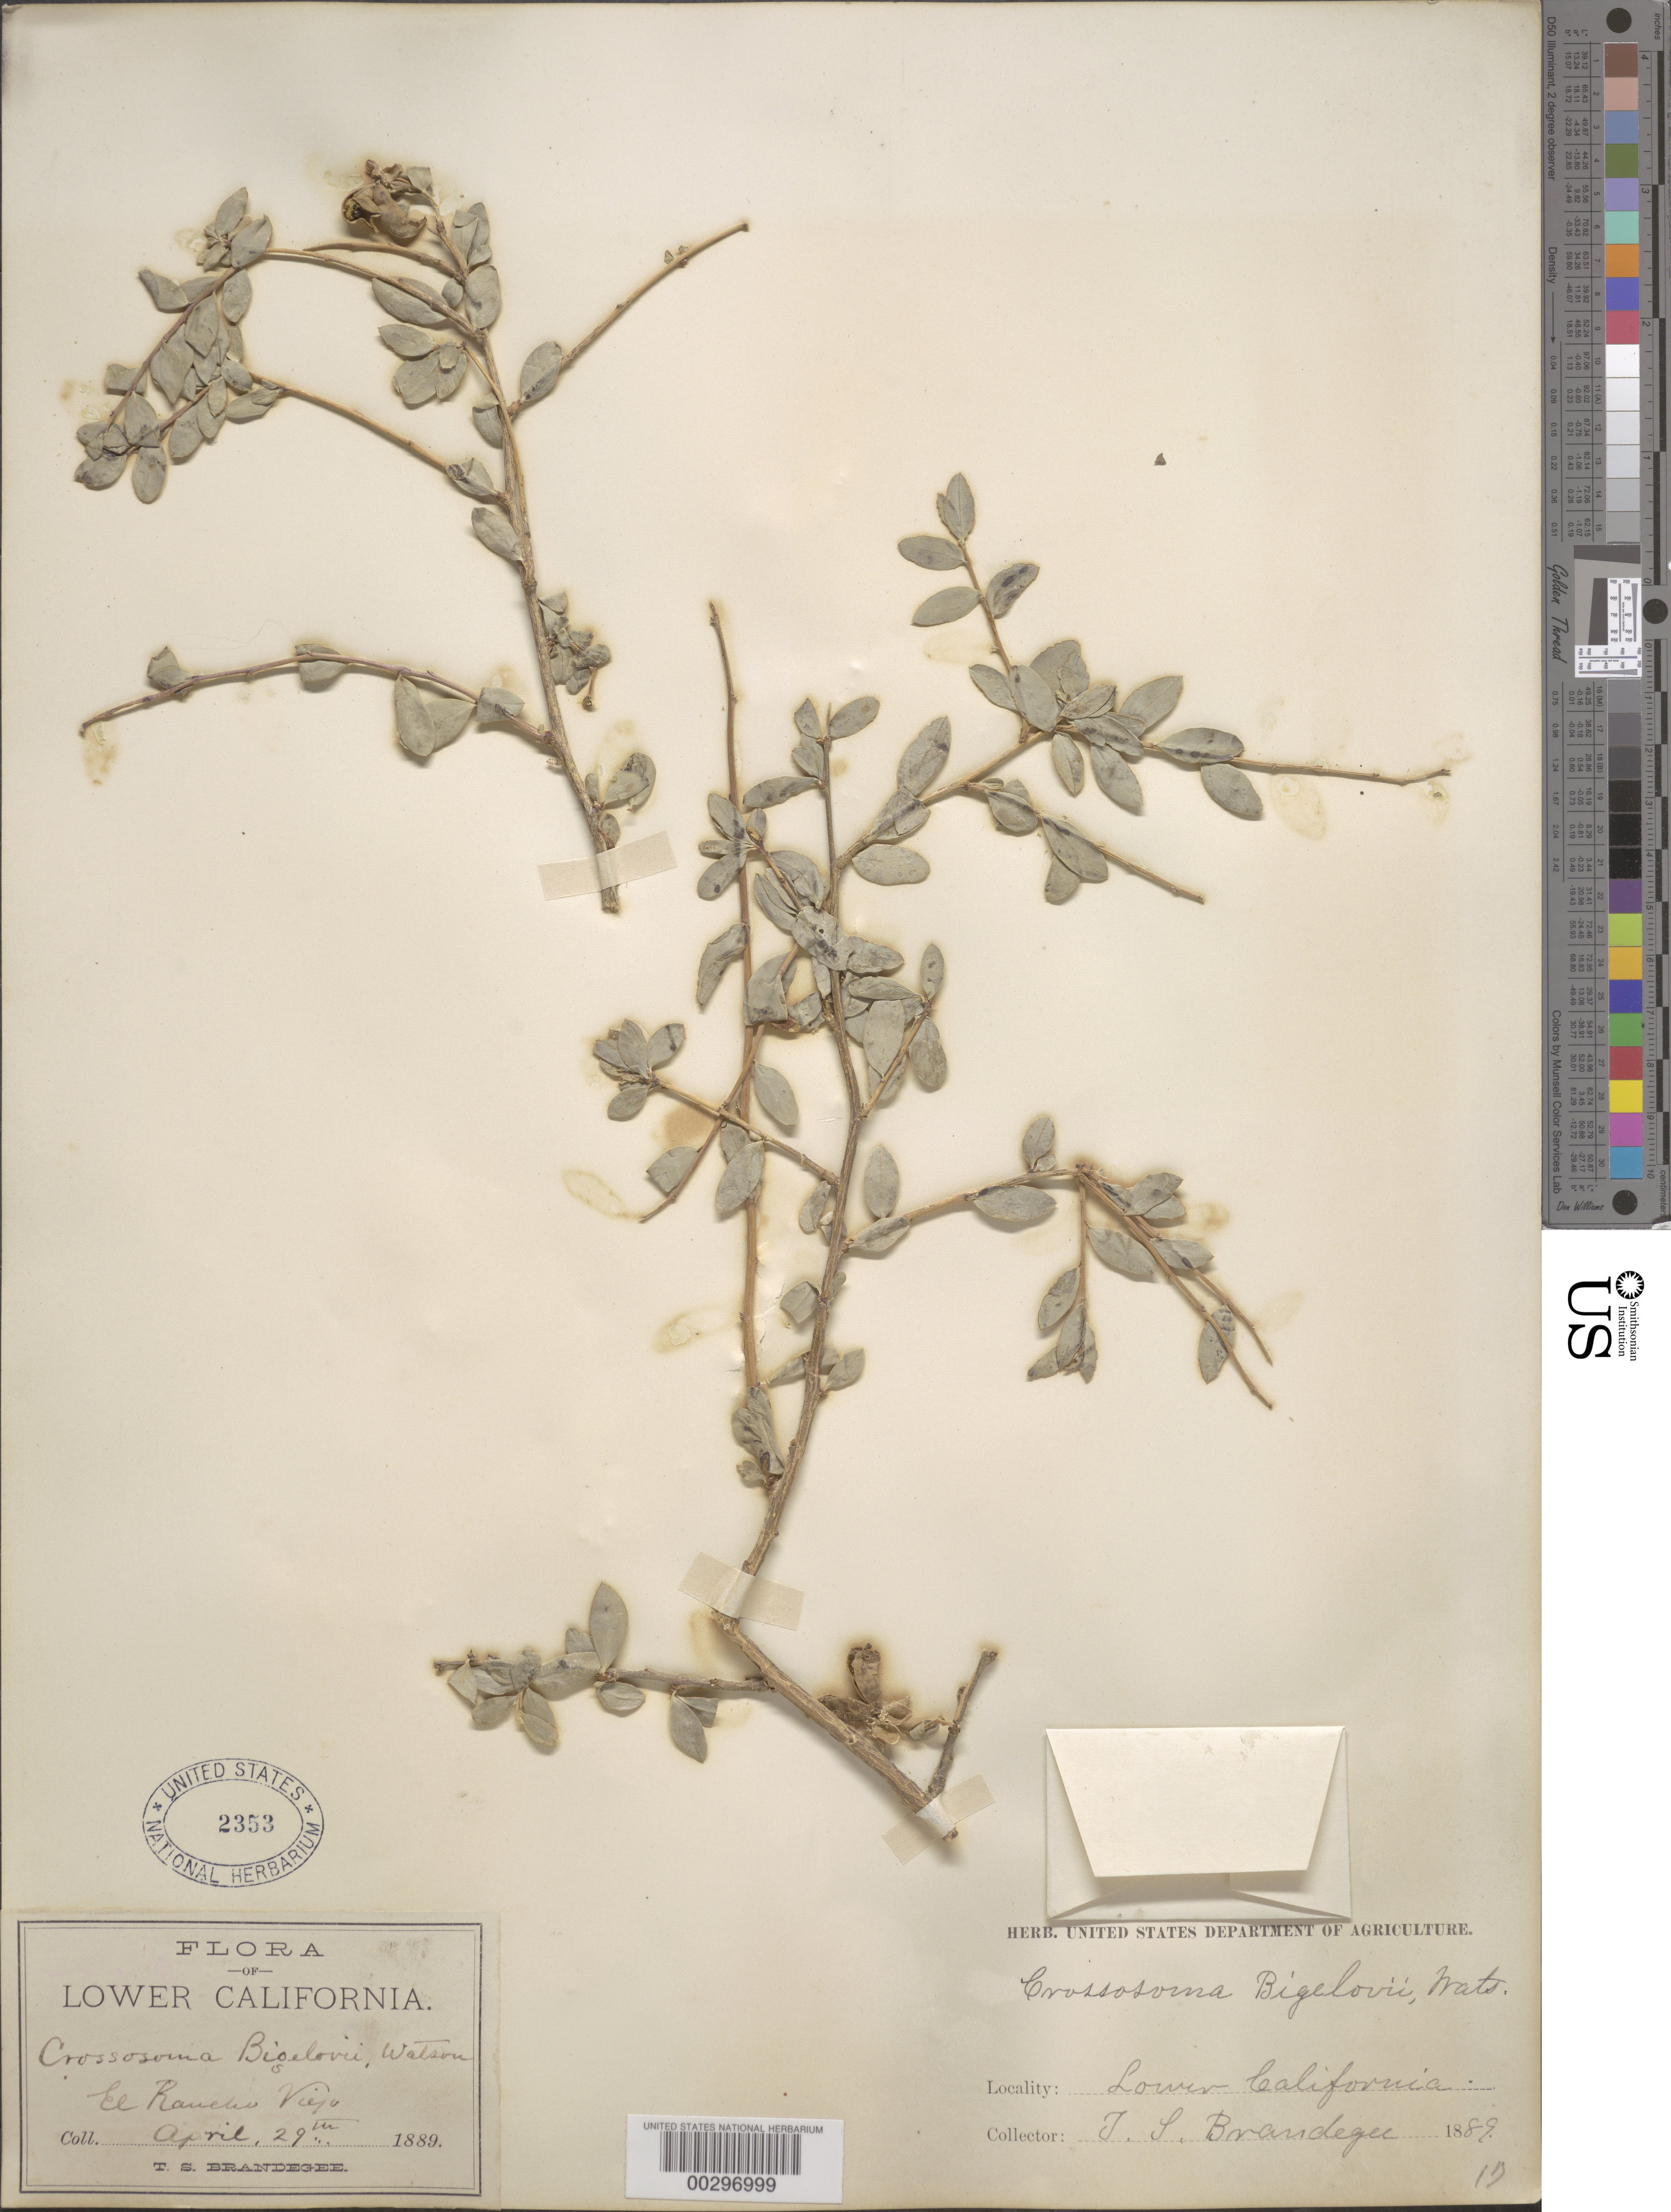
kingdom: Plantae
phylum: Tracheophyta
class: Magnoliopsida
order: Crossosomatales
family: Crossosomataceae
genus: Crossosoma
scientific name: Crossosoma bigelovii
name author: S. Watson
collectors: T. S. Brandegee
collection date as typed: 29 Apr 1889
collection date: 1889-04-29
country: Mexico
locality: Lower california, el rancho viejo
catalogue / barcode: US 2353